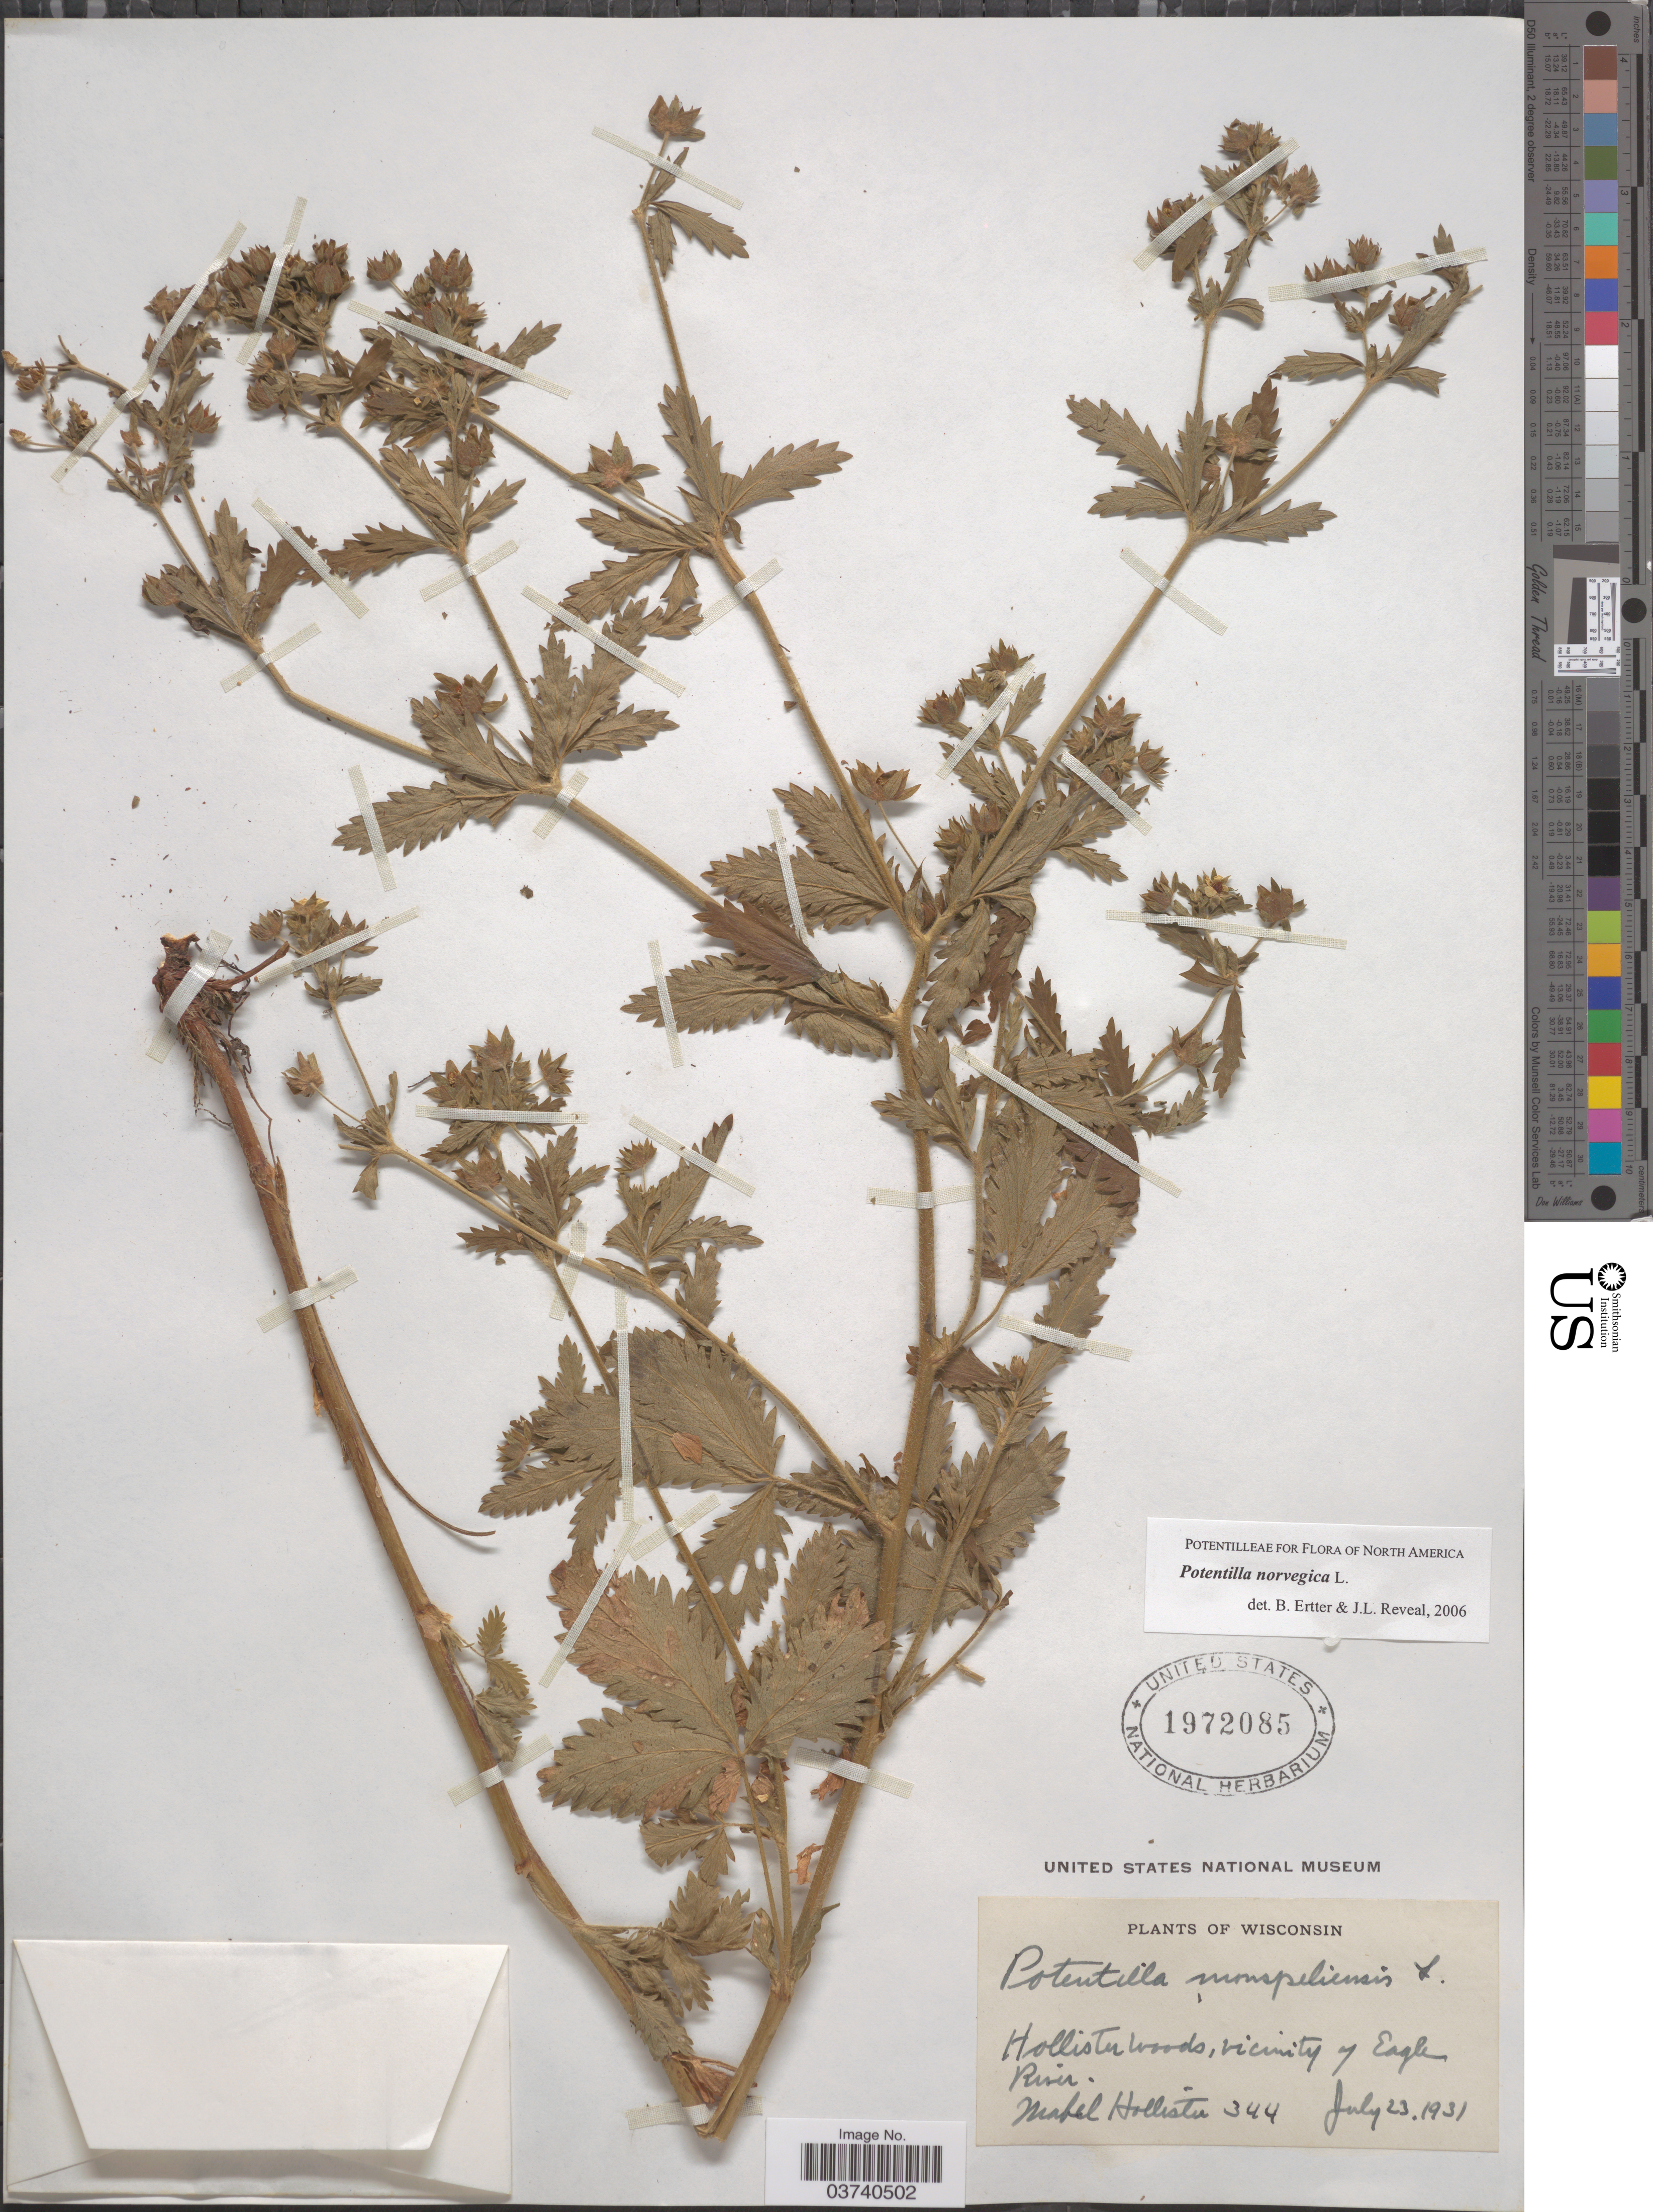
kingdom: Plantae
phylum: Tracheophyta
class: Magnoliopsida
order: Rosales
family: Rosaceae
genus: Potentilla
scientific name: Potentilla norvegica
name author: L.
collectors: M. Hollister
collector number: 344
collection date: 1931-07-23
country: United States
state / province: Wisconsin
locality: Hollister Woods, vicinity of Eagle River.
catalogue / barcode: US 1972085